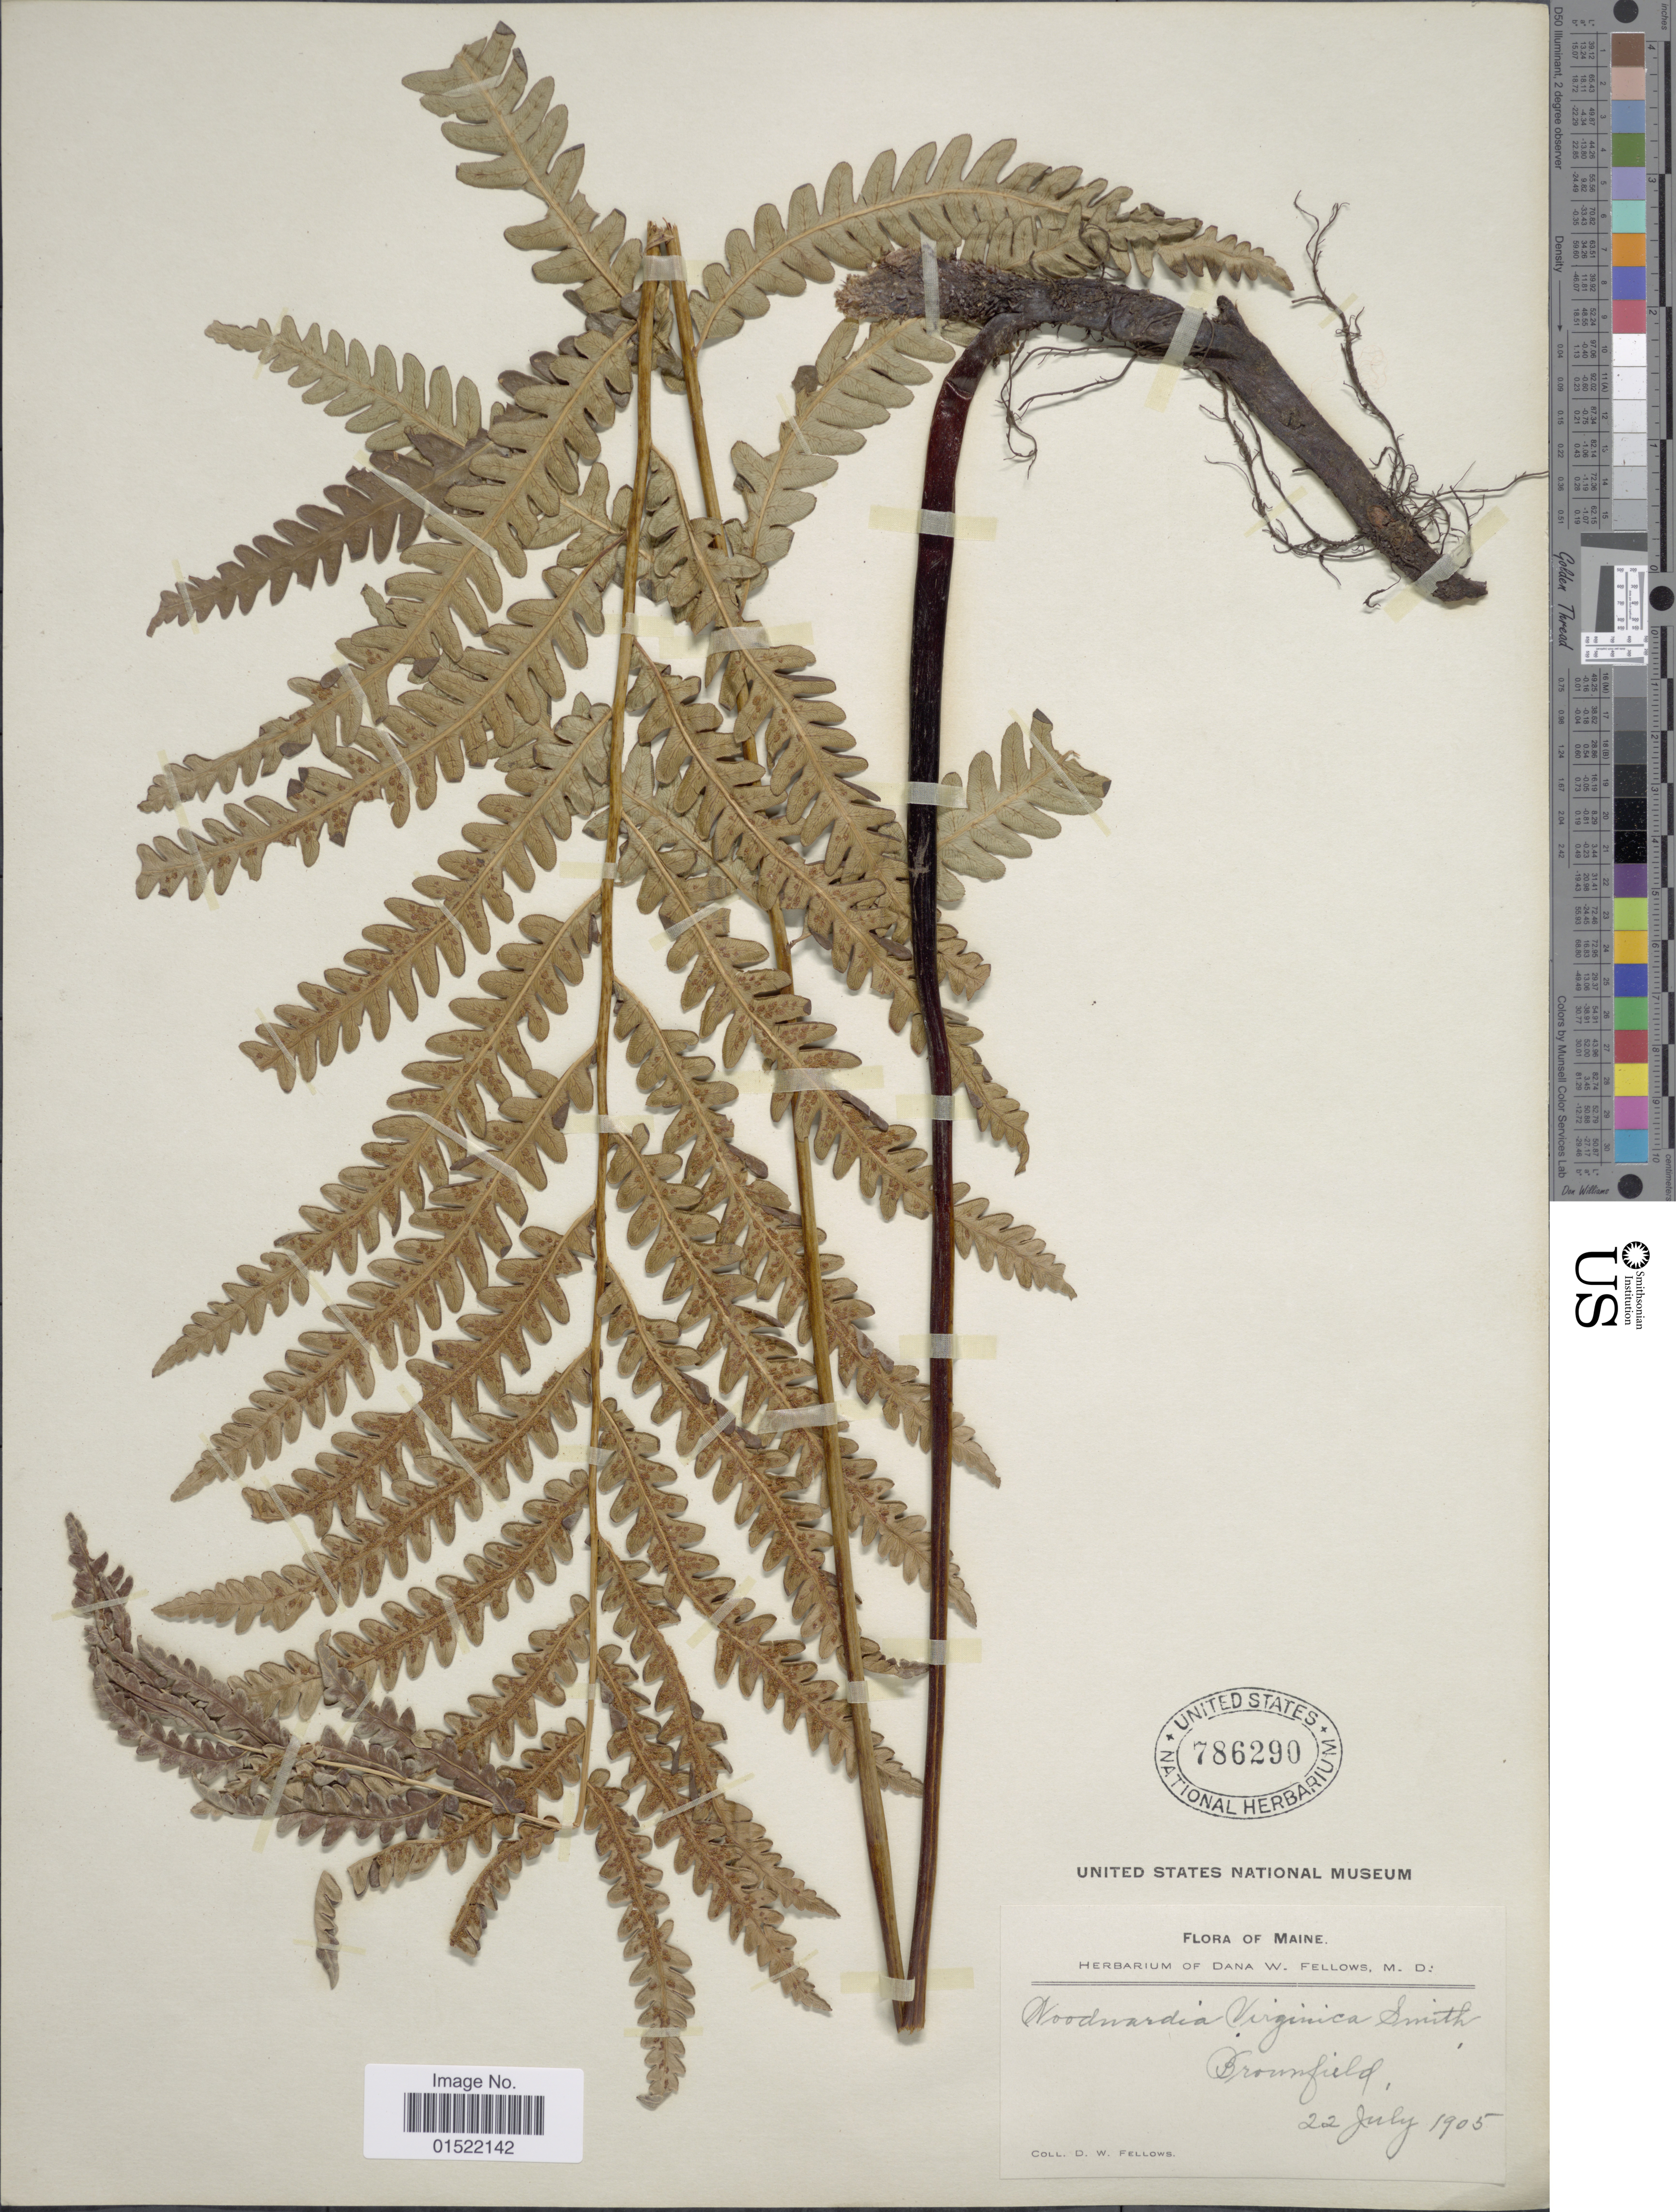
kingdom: Plantae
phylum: Tracheophyta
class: Polypodiopsida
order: Polypodiales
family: Blechnaceae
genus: Woodwardia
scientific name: Woodwardia virginica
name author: (L.) R.M. Sm.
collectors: D. W. Fellows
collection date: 1905-07-22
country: United States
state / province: Maine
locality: Brownfield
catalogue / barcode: US 786290